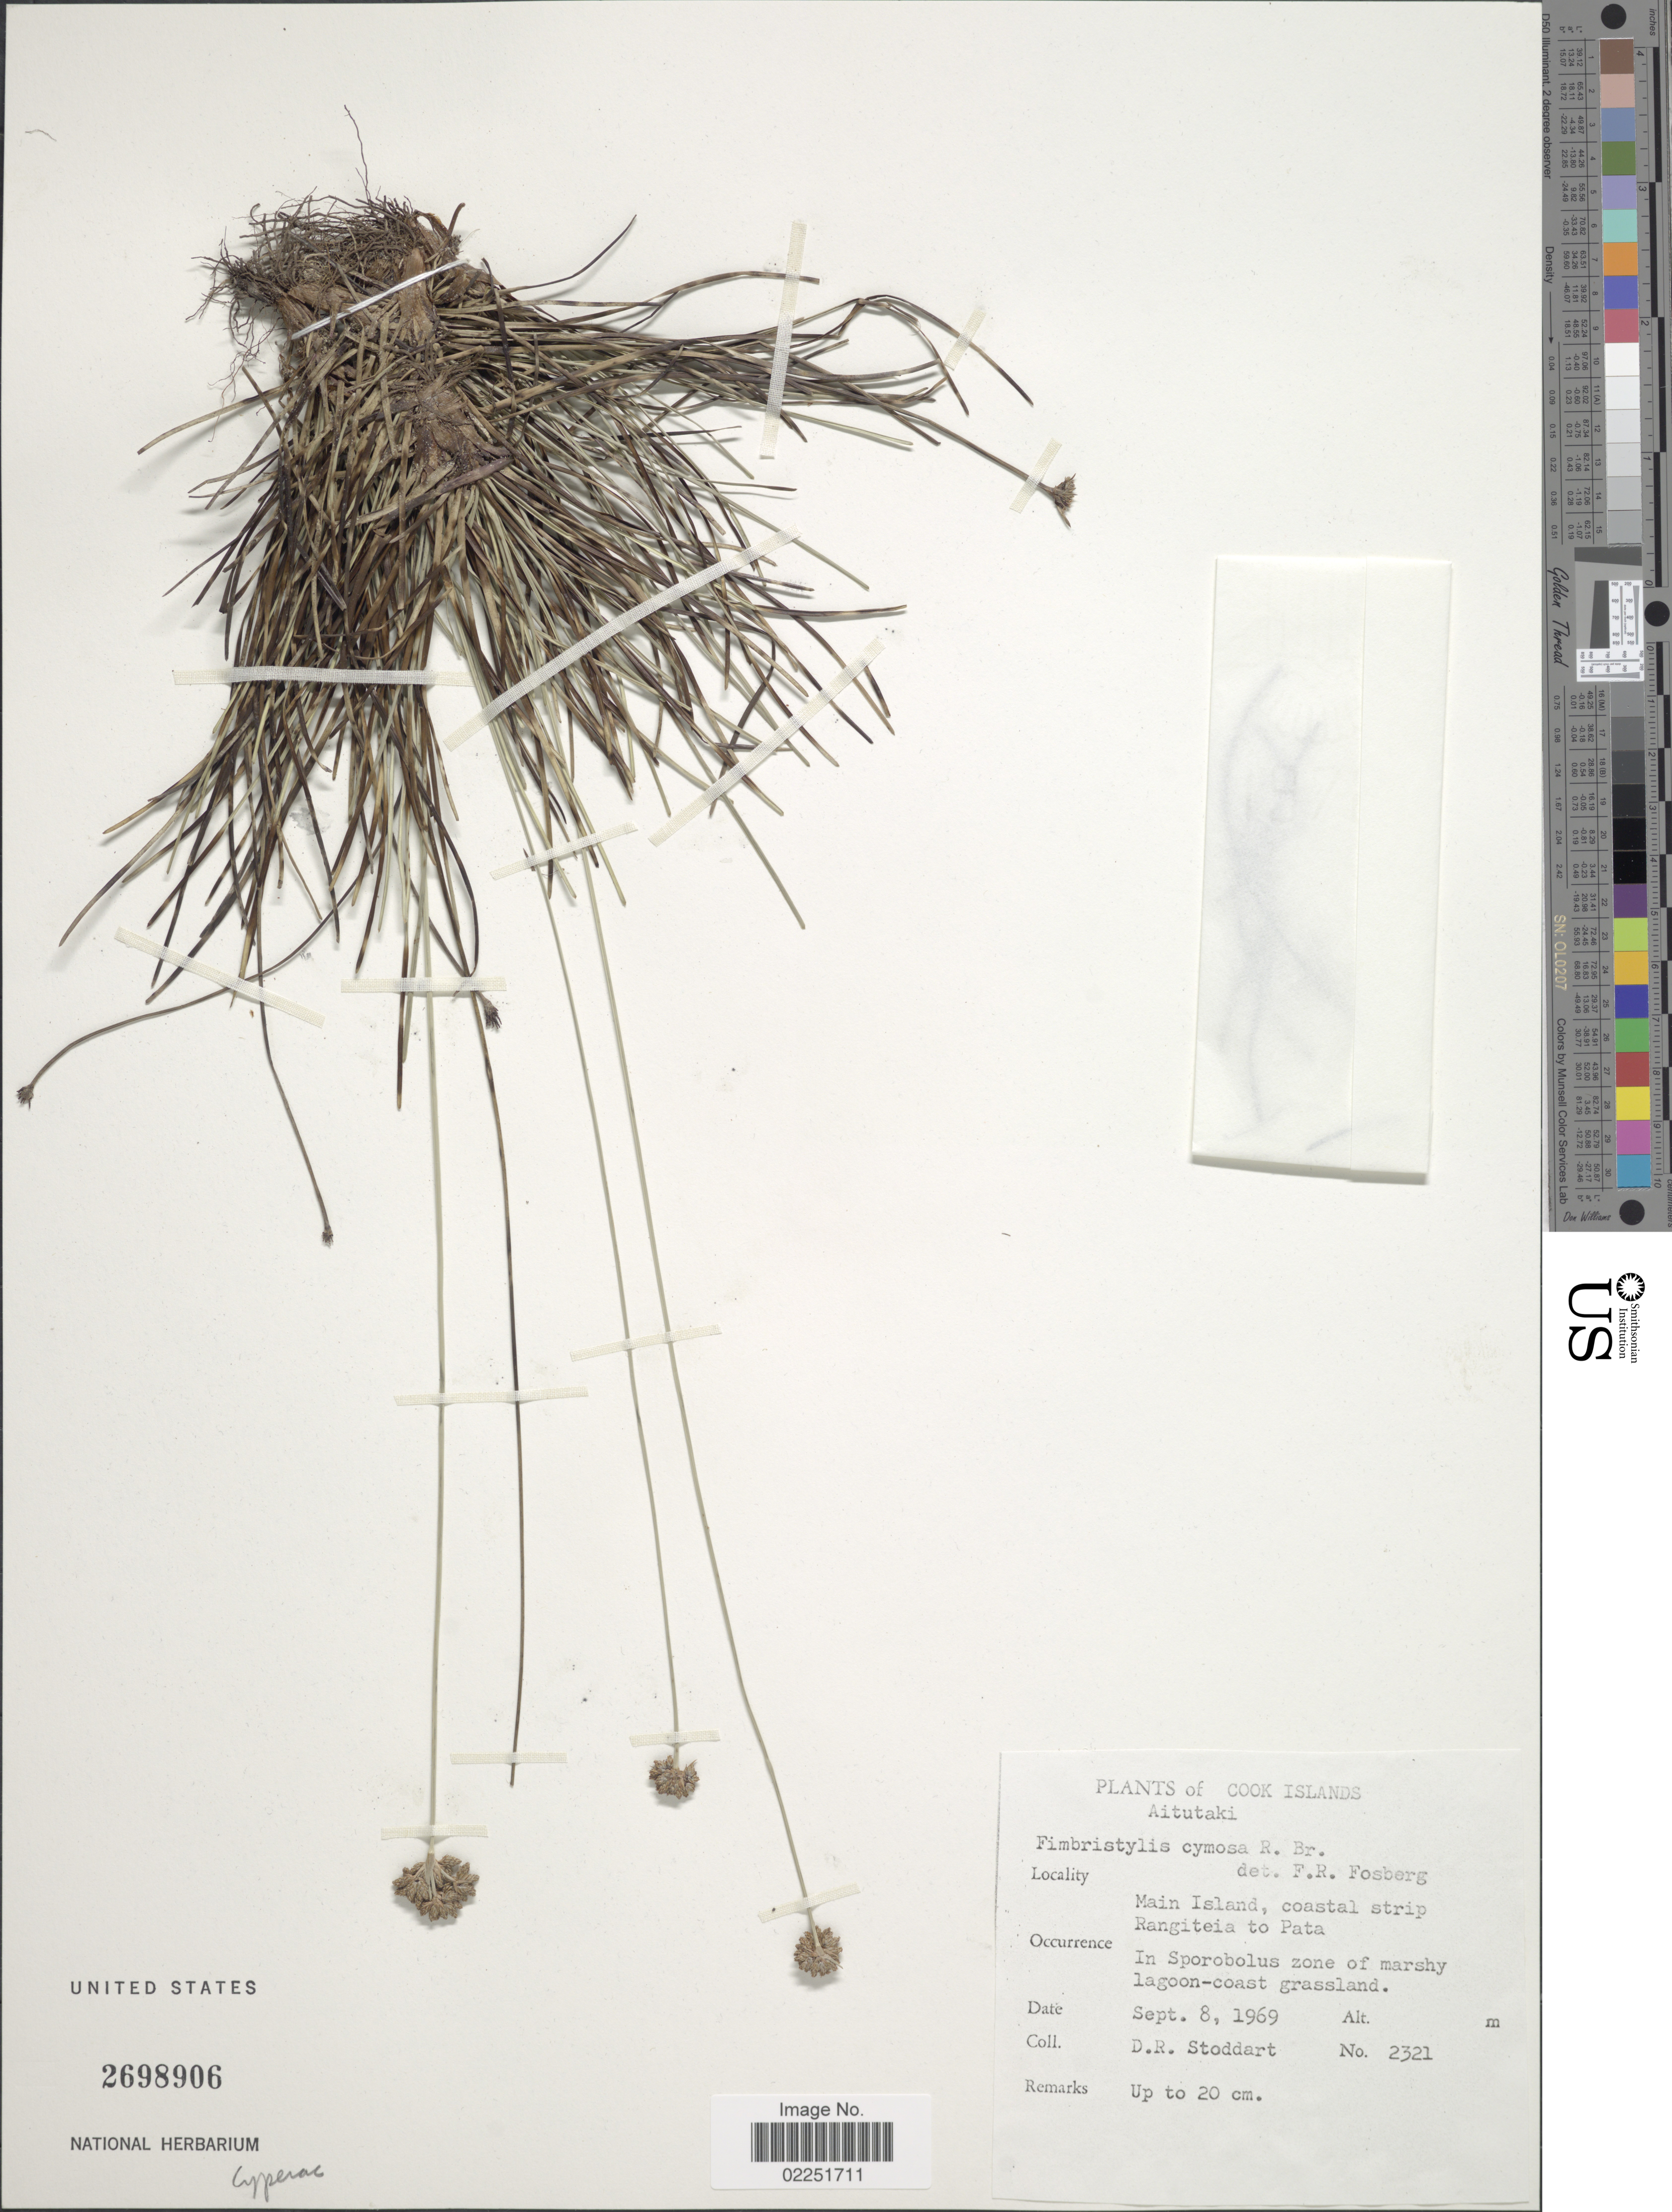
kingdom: Plantae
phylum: Tracheophyta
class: Liliopsida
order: Poales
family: Cyperaceae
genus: Fimbristylis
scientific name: Fimbristylis cymosa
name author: R. Br.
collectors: D. R. Stoddart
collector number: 2321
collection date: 1969-09-08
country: Cook Islands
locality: Aitutaki. Main Island, coastal strip Rangiteia to Pata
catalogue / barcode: US 2698906